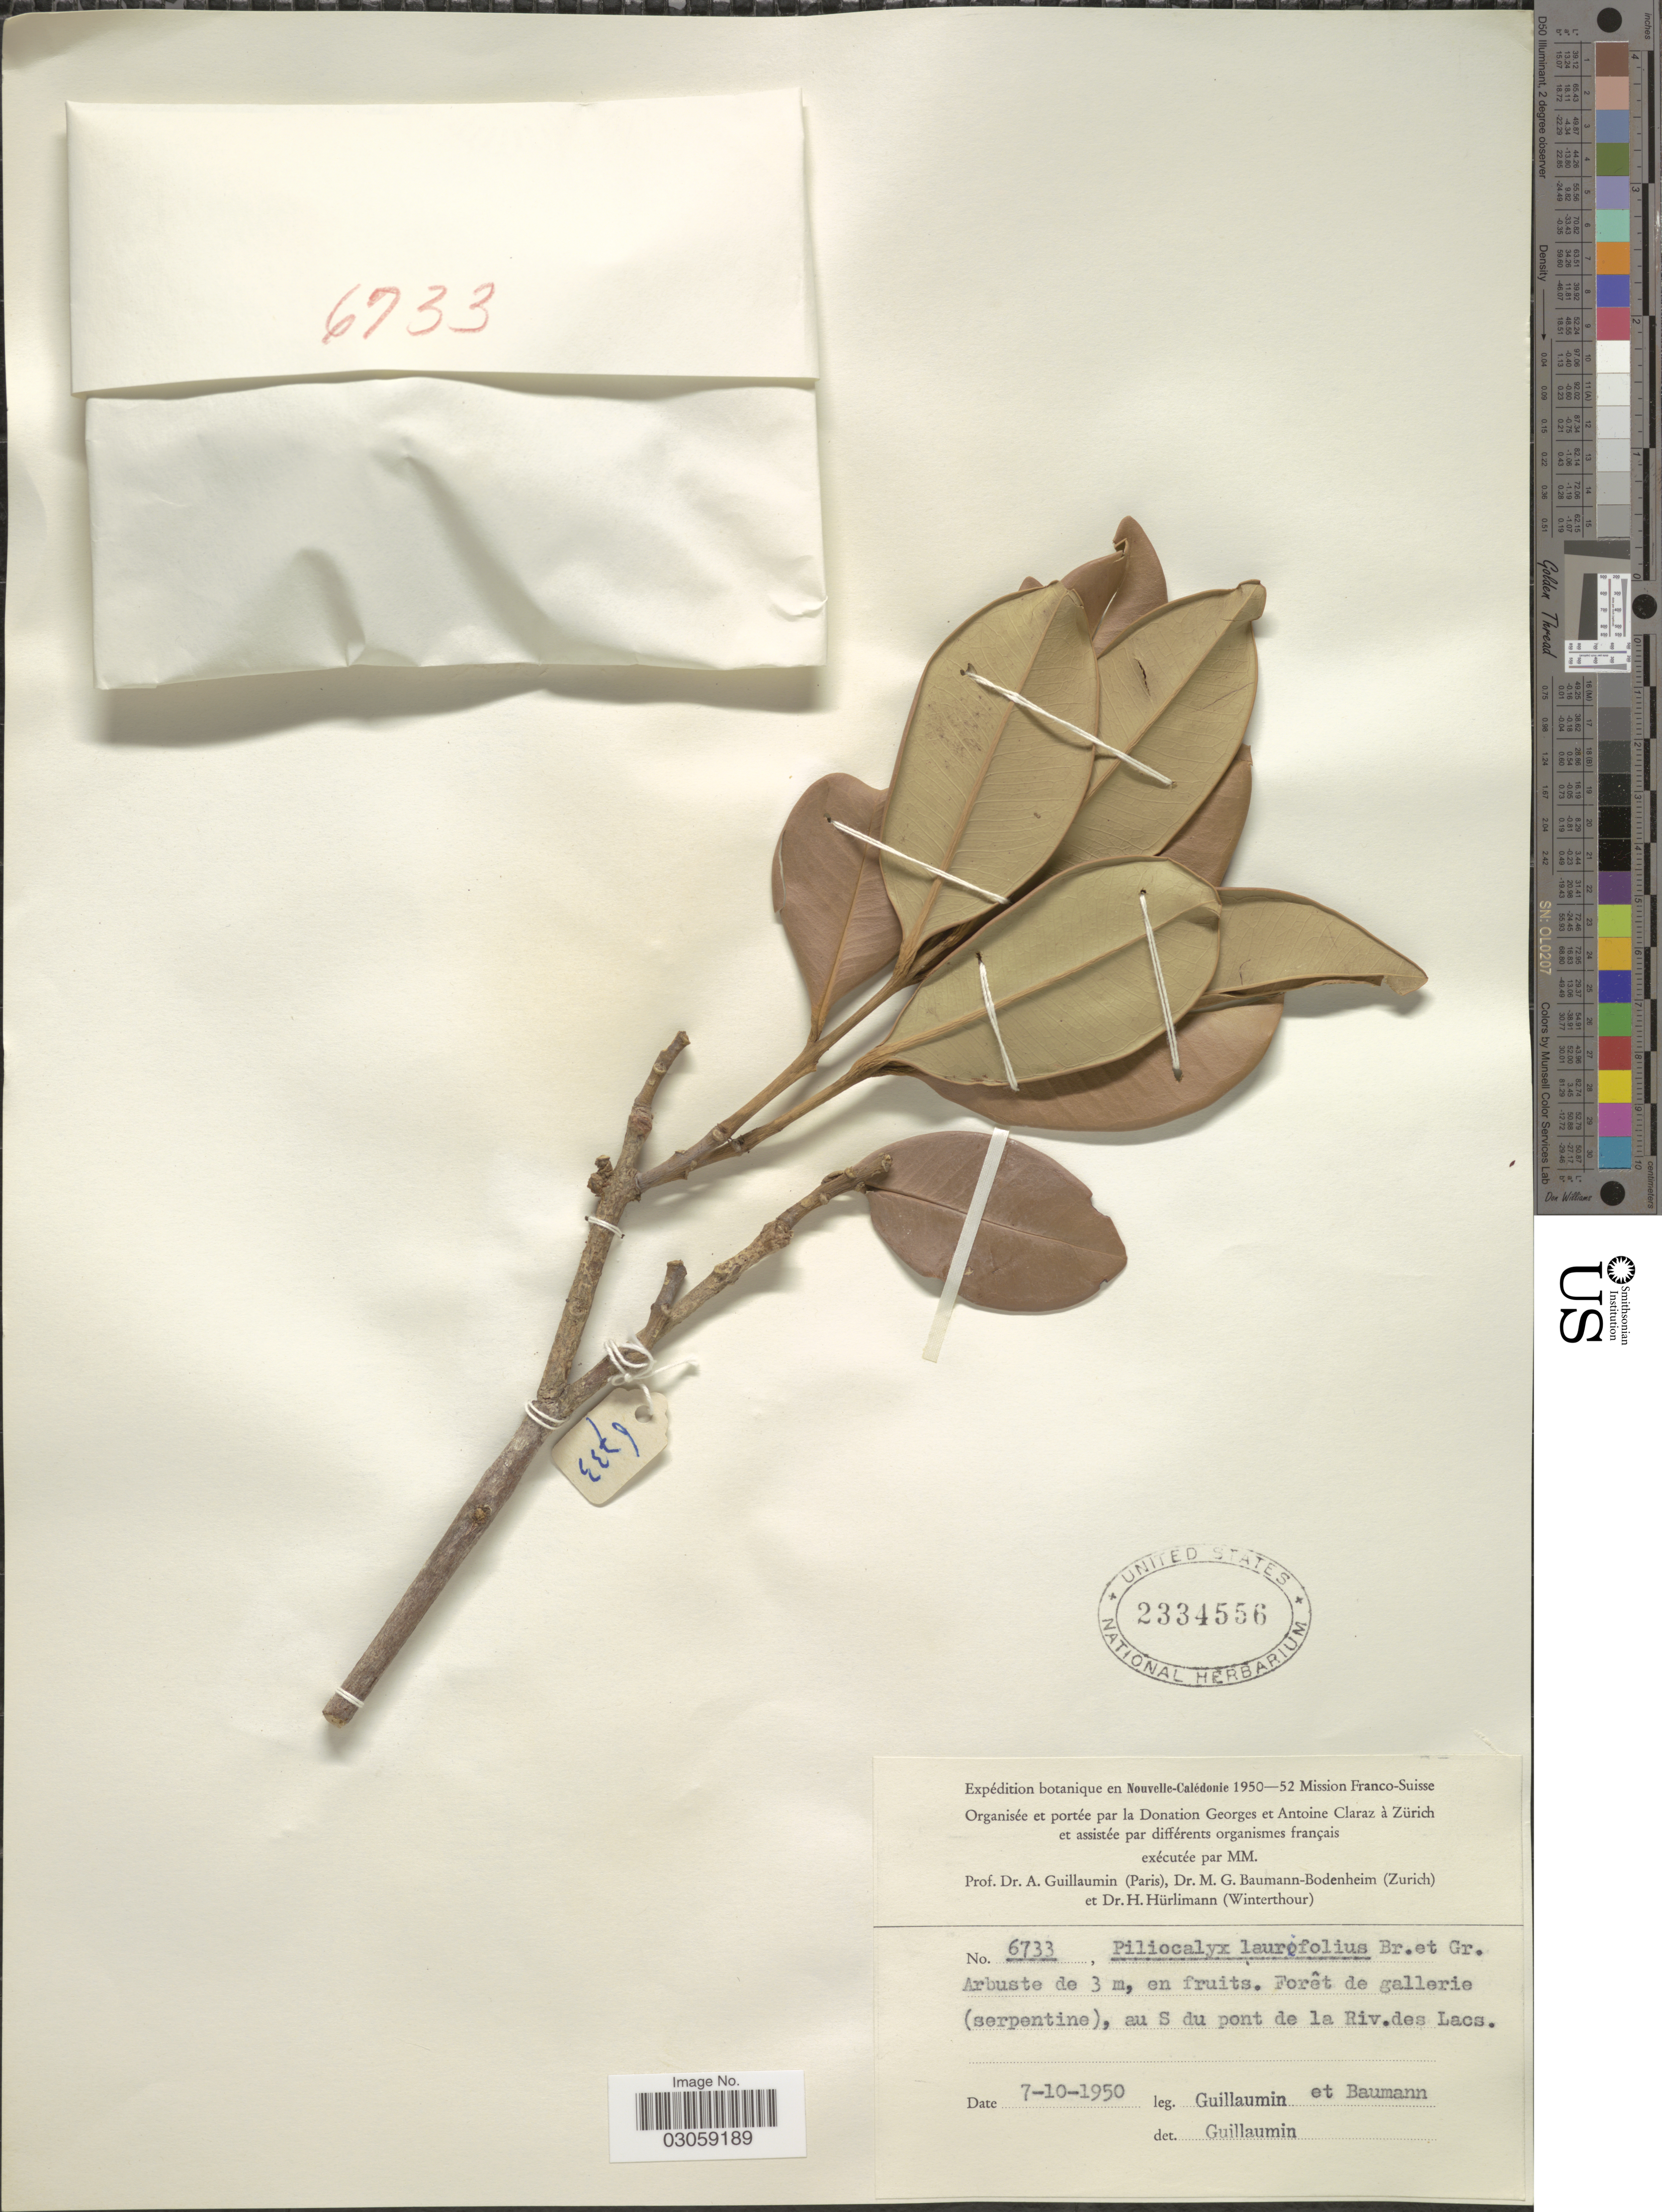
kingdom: Plantae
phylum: Tracheophyta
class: Magnoliopsida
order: Myrtales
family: Myrtaceae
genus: Syzygium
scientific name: Syzygium neolaurifolium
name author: N. Snow & Byng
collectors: A. Guillaumin & M. G. Baumann-Bodenheim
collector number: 6733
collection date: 1950-10-07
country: New Caledonia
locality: En Nouvelle-Calédonie. Au S du pont de la Riv. des Lacs.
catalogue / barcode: US 2334556